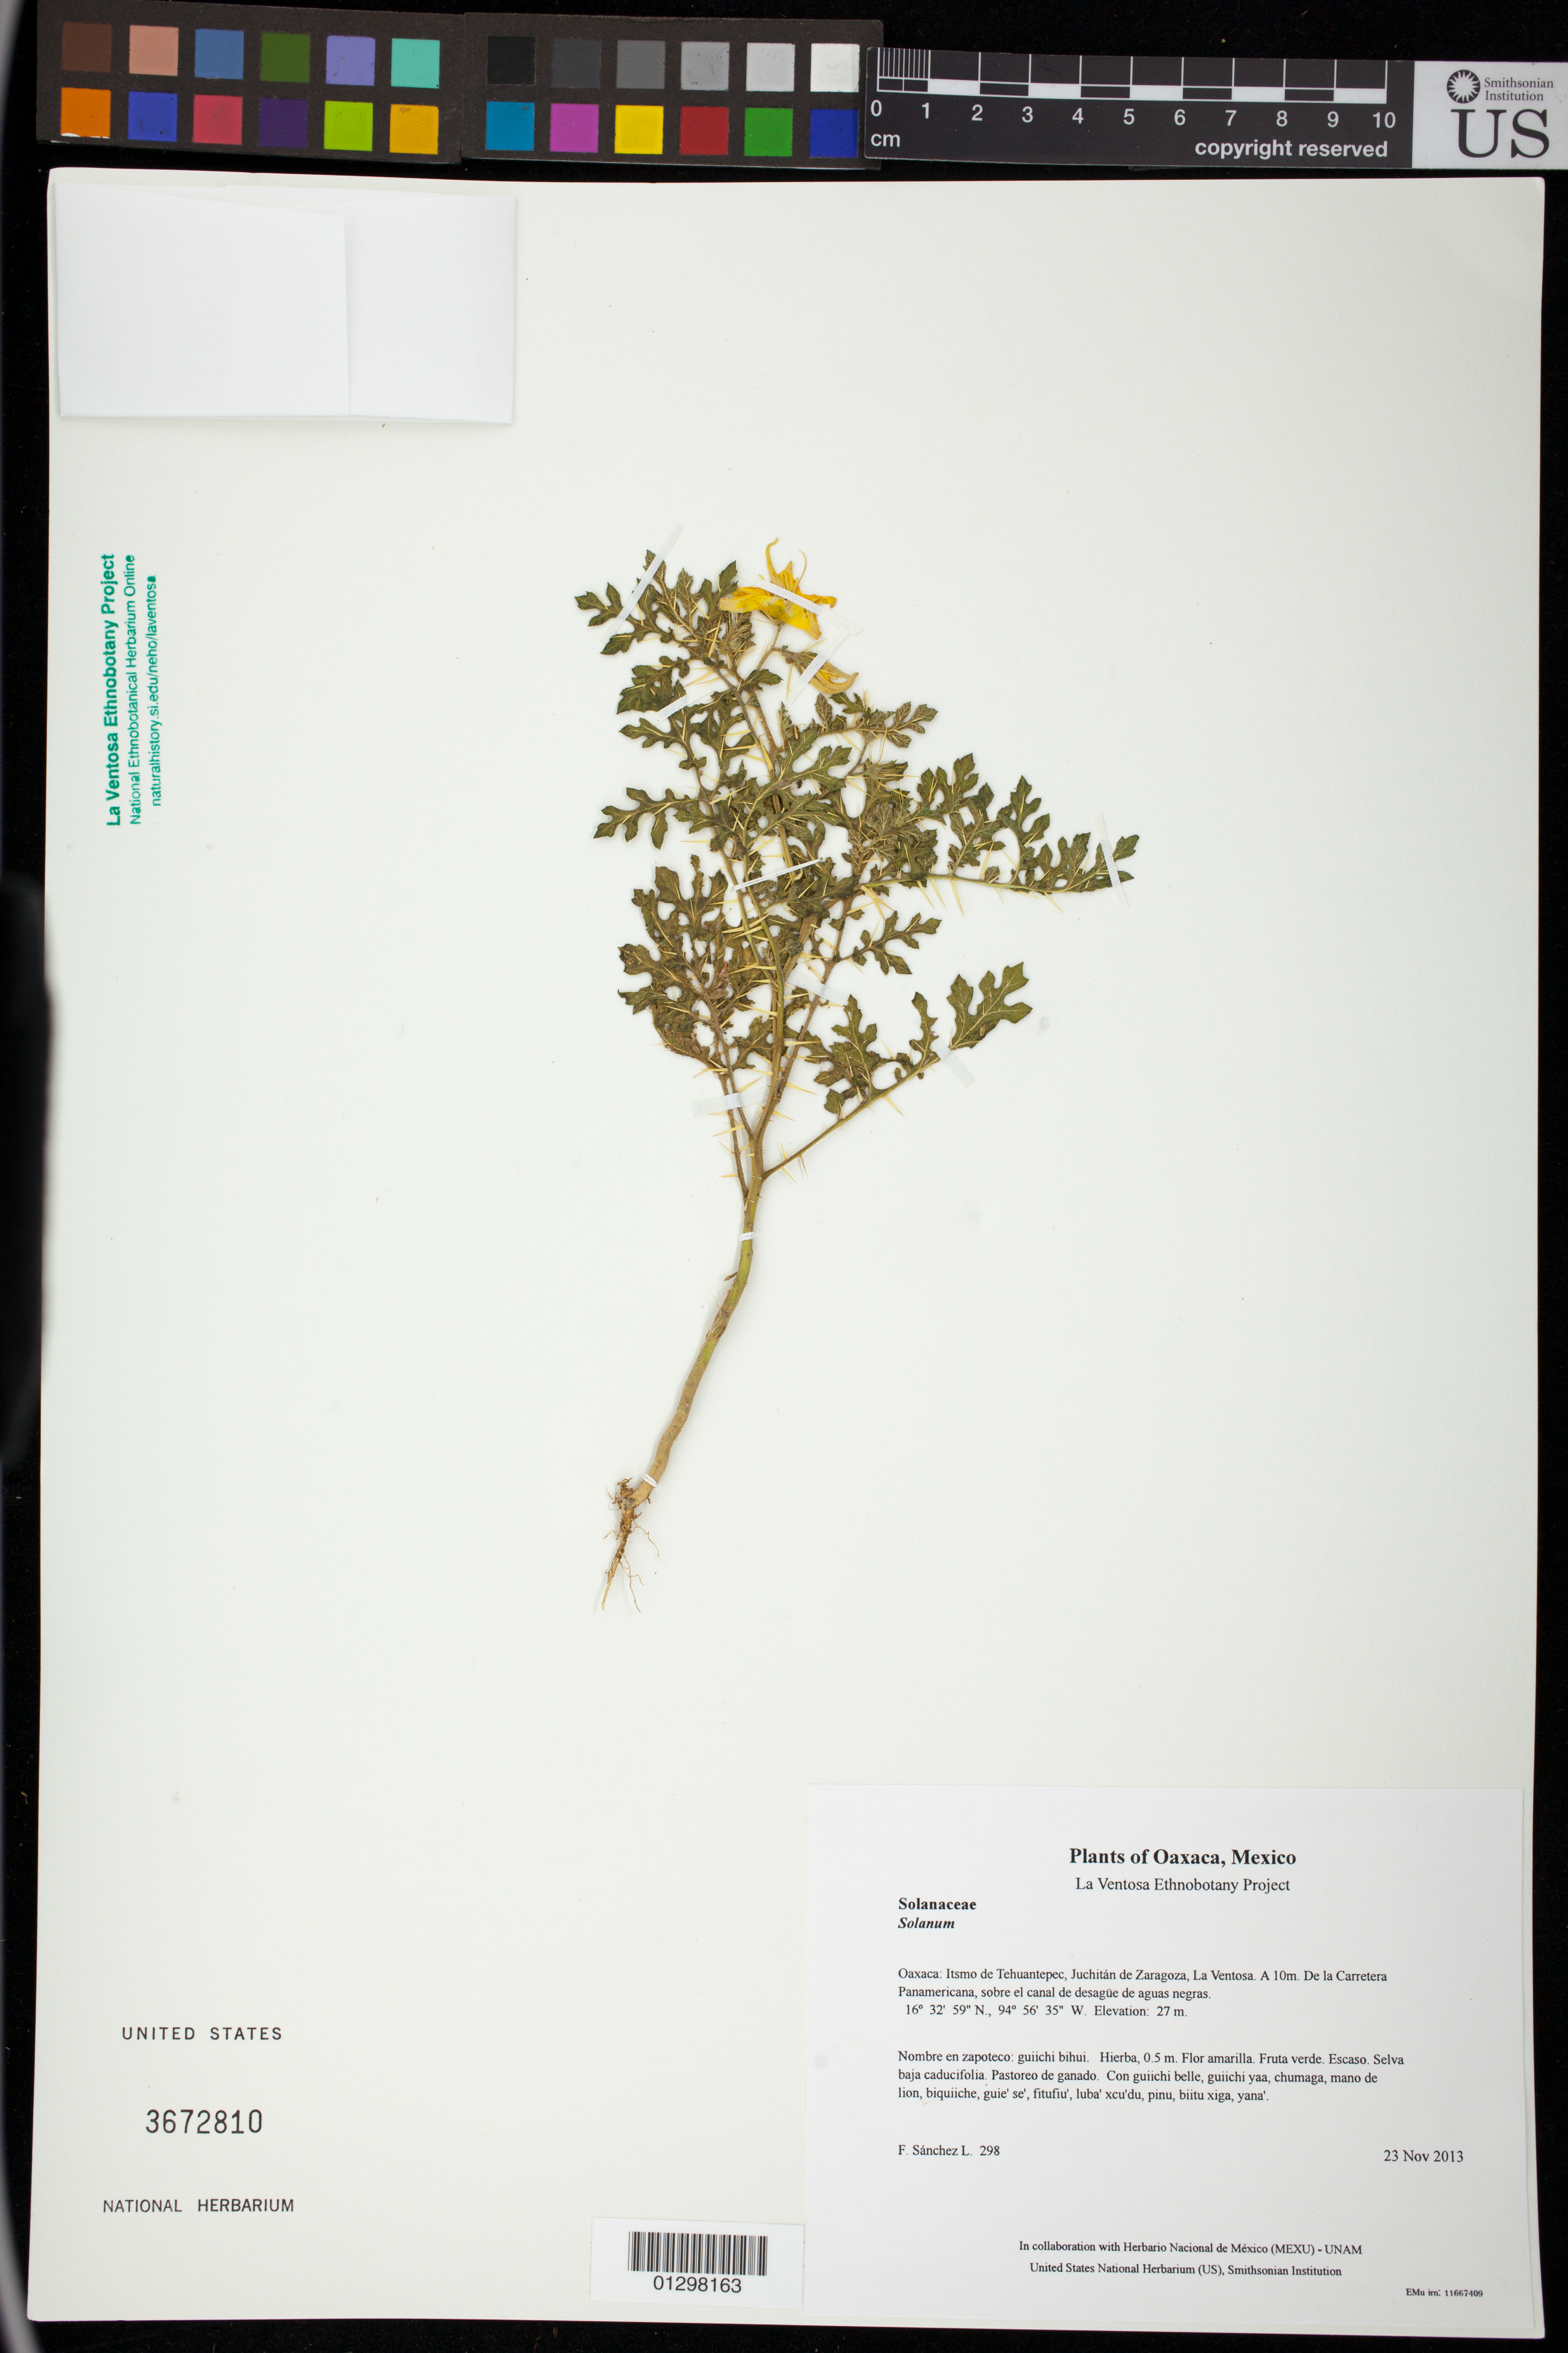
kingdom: Plantae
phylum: Tracheophyta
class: Magnoliopsida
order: Solanales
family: Solanaceae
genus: Solanum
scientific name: Solanum rostratum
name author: Dunal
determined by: Velasco G., Kenia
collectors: F. Sánchez L.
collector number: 298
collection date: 2013-11-23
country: Mexico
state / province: Oaxaca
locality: Itsmo de Tehuantepec, Juchitán de Zaragoza, La Ventosa. A 10m. De la Carretera Panamericana, sobre el canal de desagüe de aguas negras.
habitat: Selva baja caducifolia. Pastoreo de ganado.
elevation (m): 27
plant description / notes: JEBOT, MEXU, US; Yaga bandaga. 0.5 m. Guie' naguchi. Cuaananaxhi naga'. Huaxie'.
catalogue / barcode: US 3672810